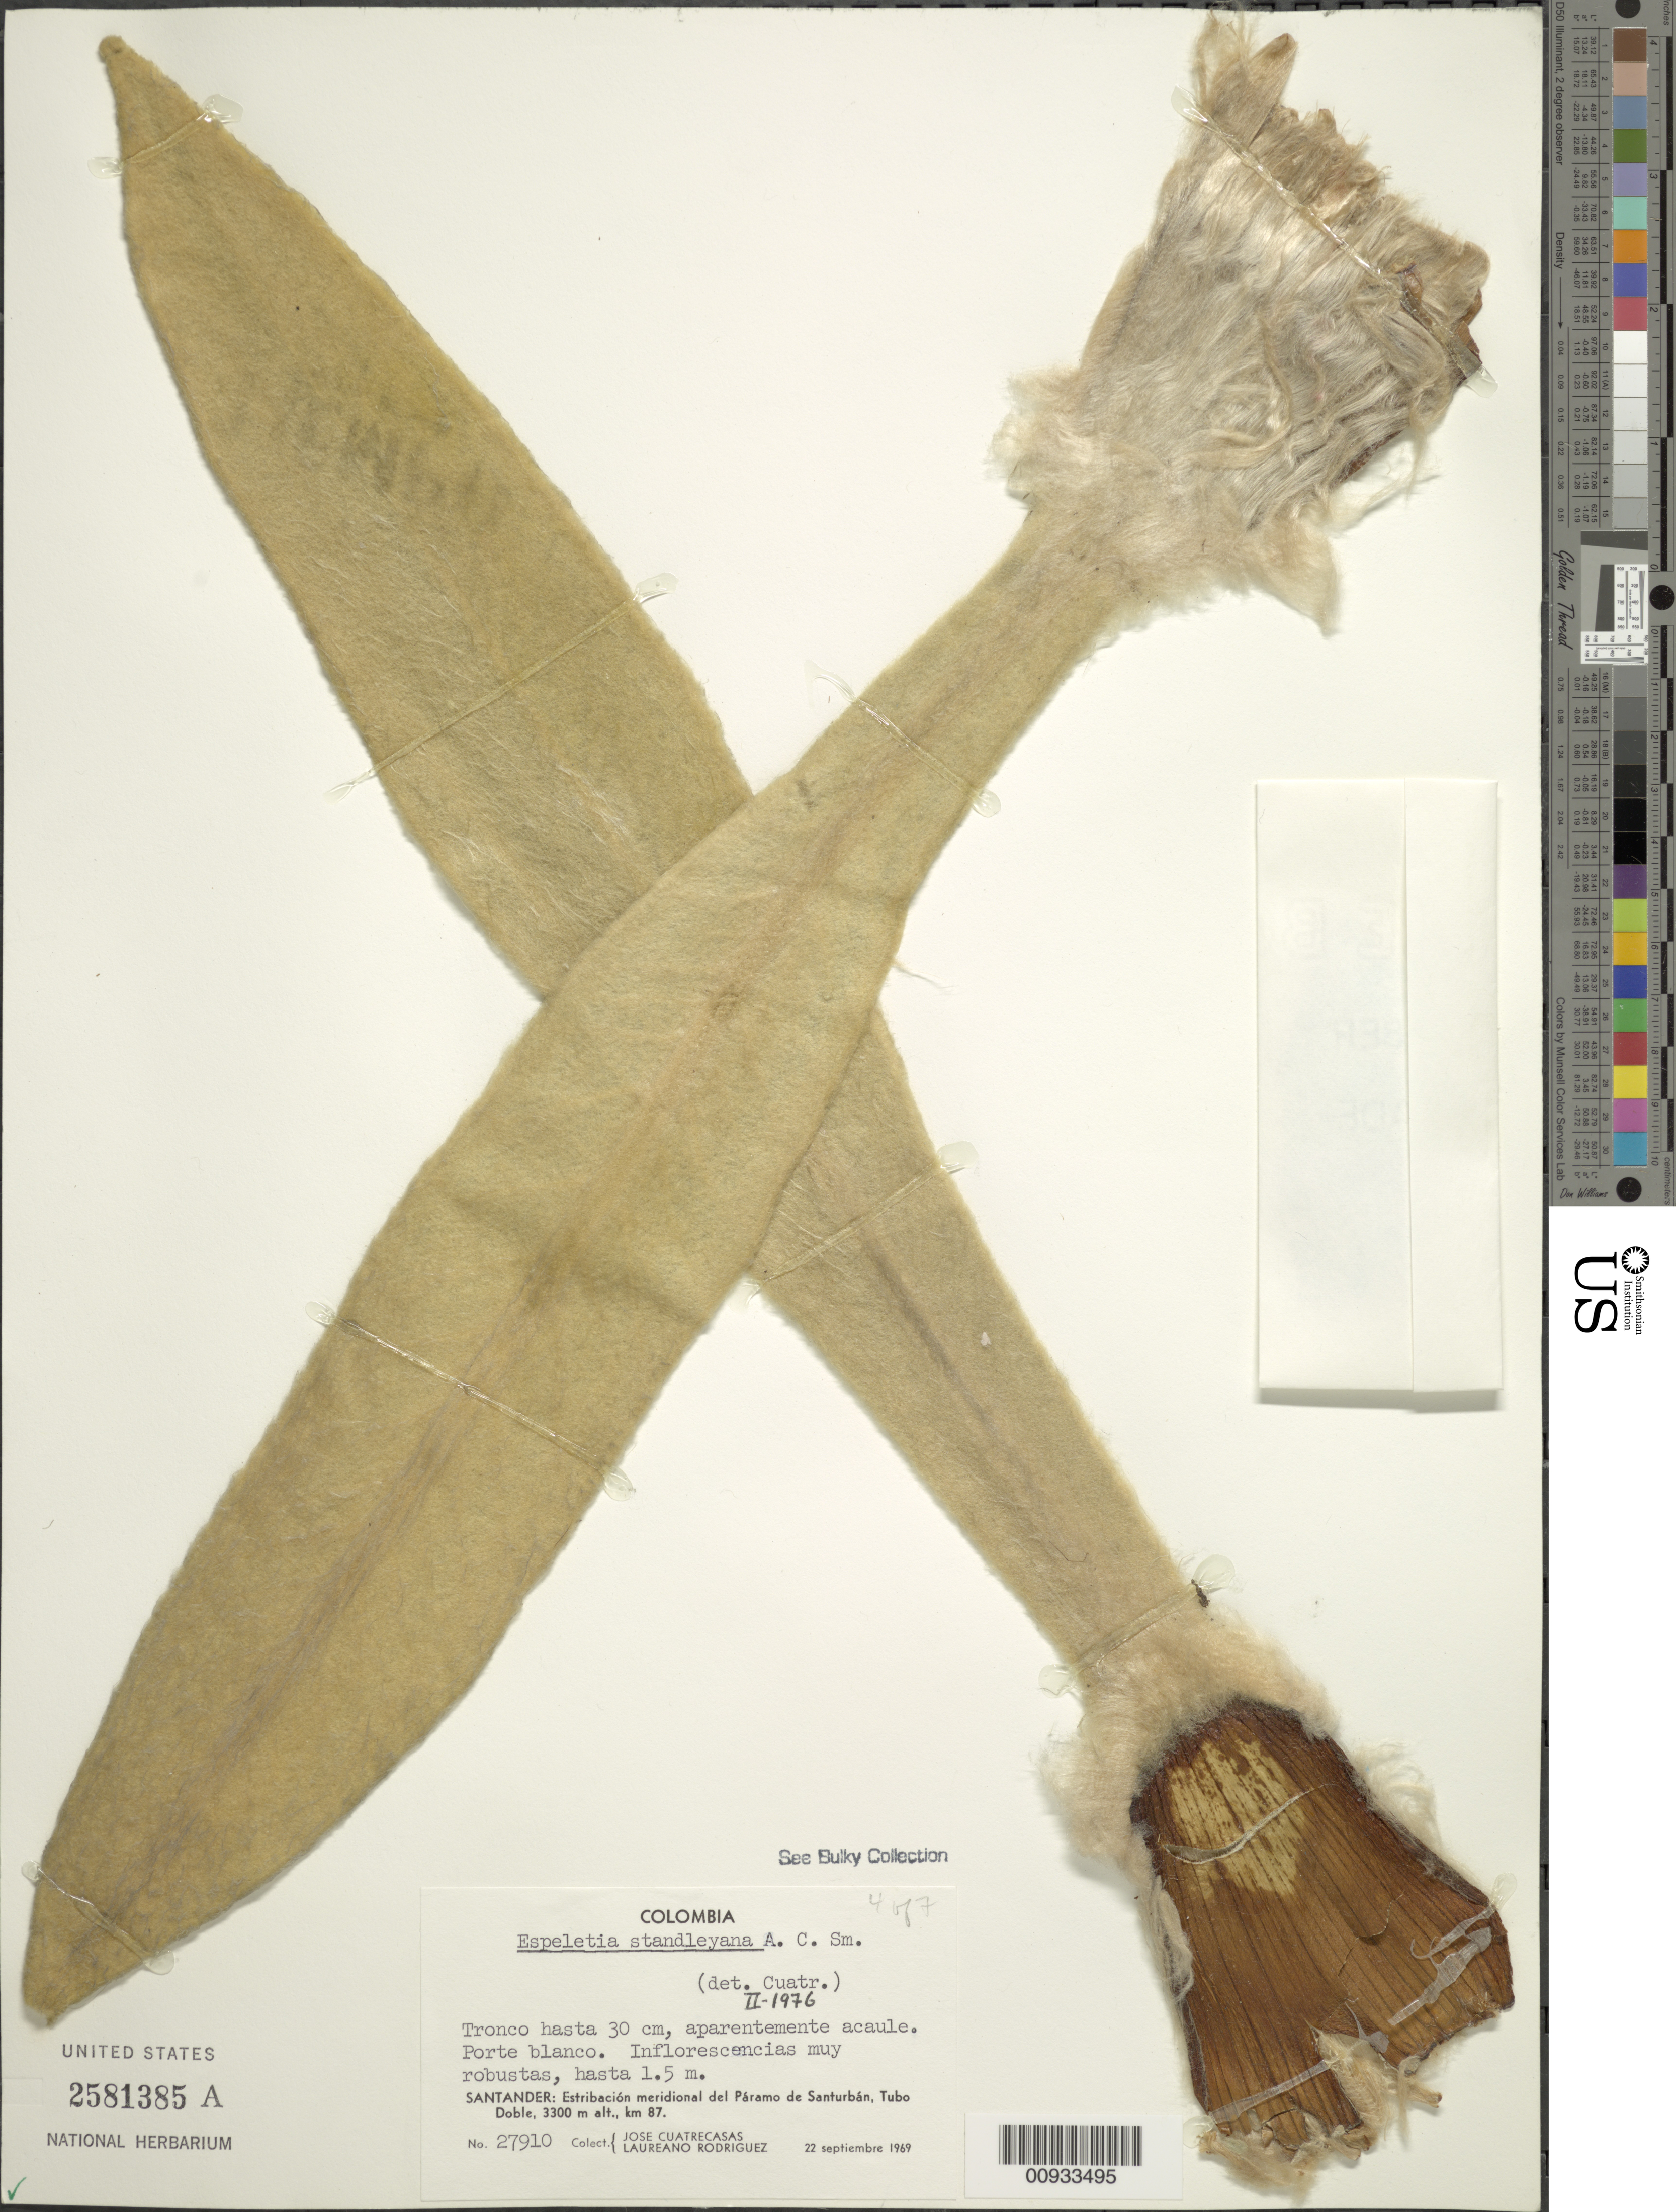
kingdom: Plantae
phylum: Tracheophyta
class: Magnoliopsida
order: Asterales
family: Asteraceae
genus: Espeletia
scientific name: Espeletia standleyana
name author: A.C. Sm.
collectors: J. Cuatrecasas & L. Rodriguez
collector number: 27910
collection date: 1969-09-22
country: Colombia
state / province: Santander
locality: Estribacion meridional del Paramo de Santurban, Tubo Doble, km 87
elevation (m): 3300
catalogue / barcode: US 2581385A